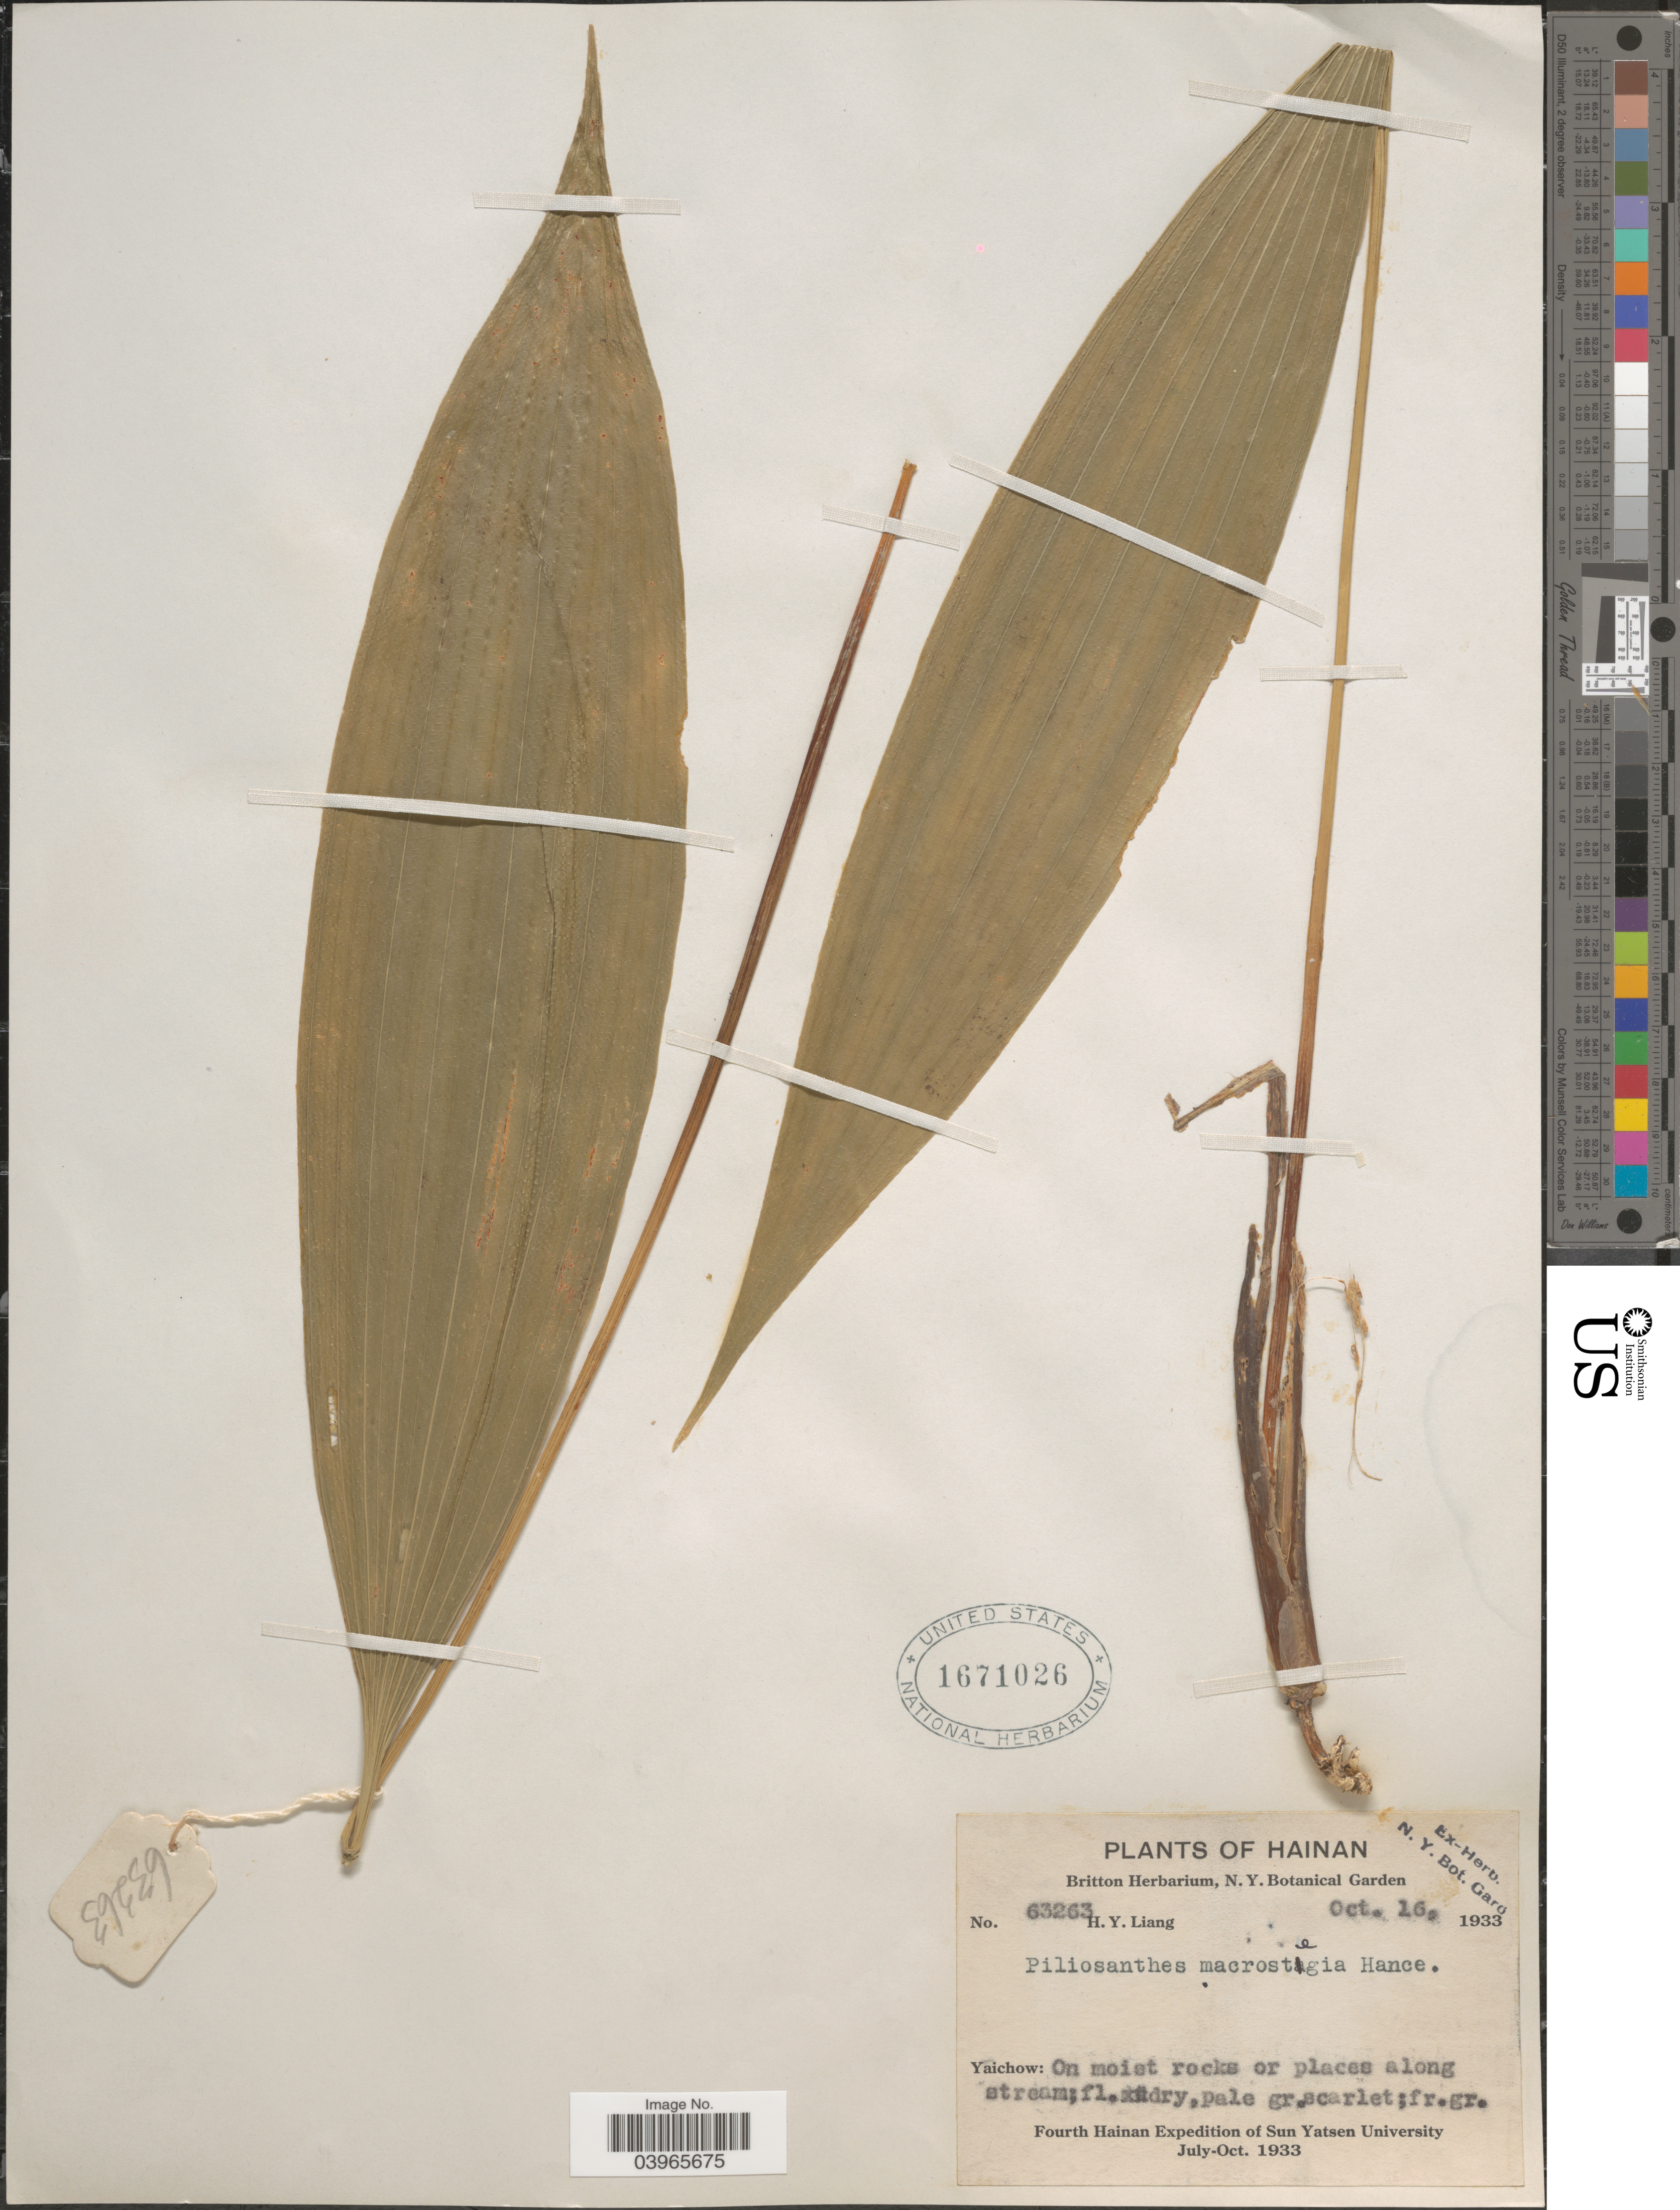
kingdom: Plantae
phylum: Tracheophyta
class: Liliopsida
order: Asparagales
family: Asparagaceae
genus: Peliosanthes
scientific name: Peliosanthes macrostegia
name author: Hance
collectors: H. Laing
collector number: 63263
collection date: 1933-10-16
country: China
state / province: Hainan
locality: Yaichow.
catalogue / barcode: US 1671026